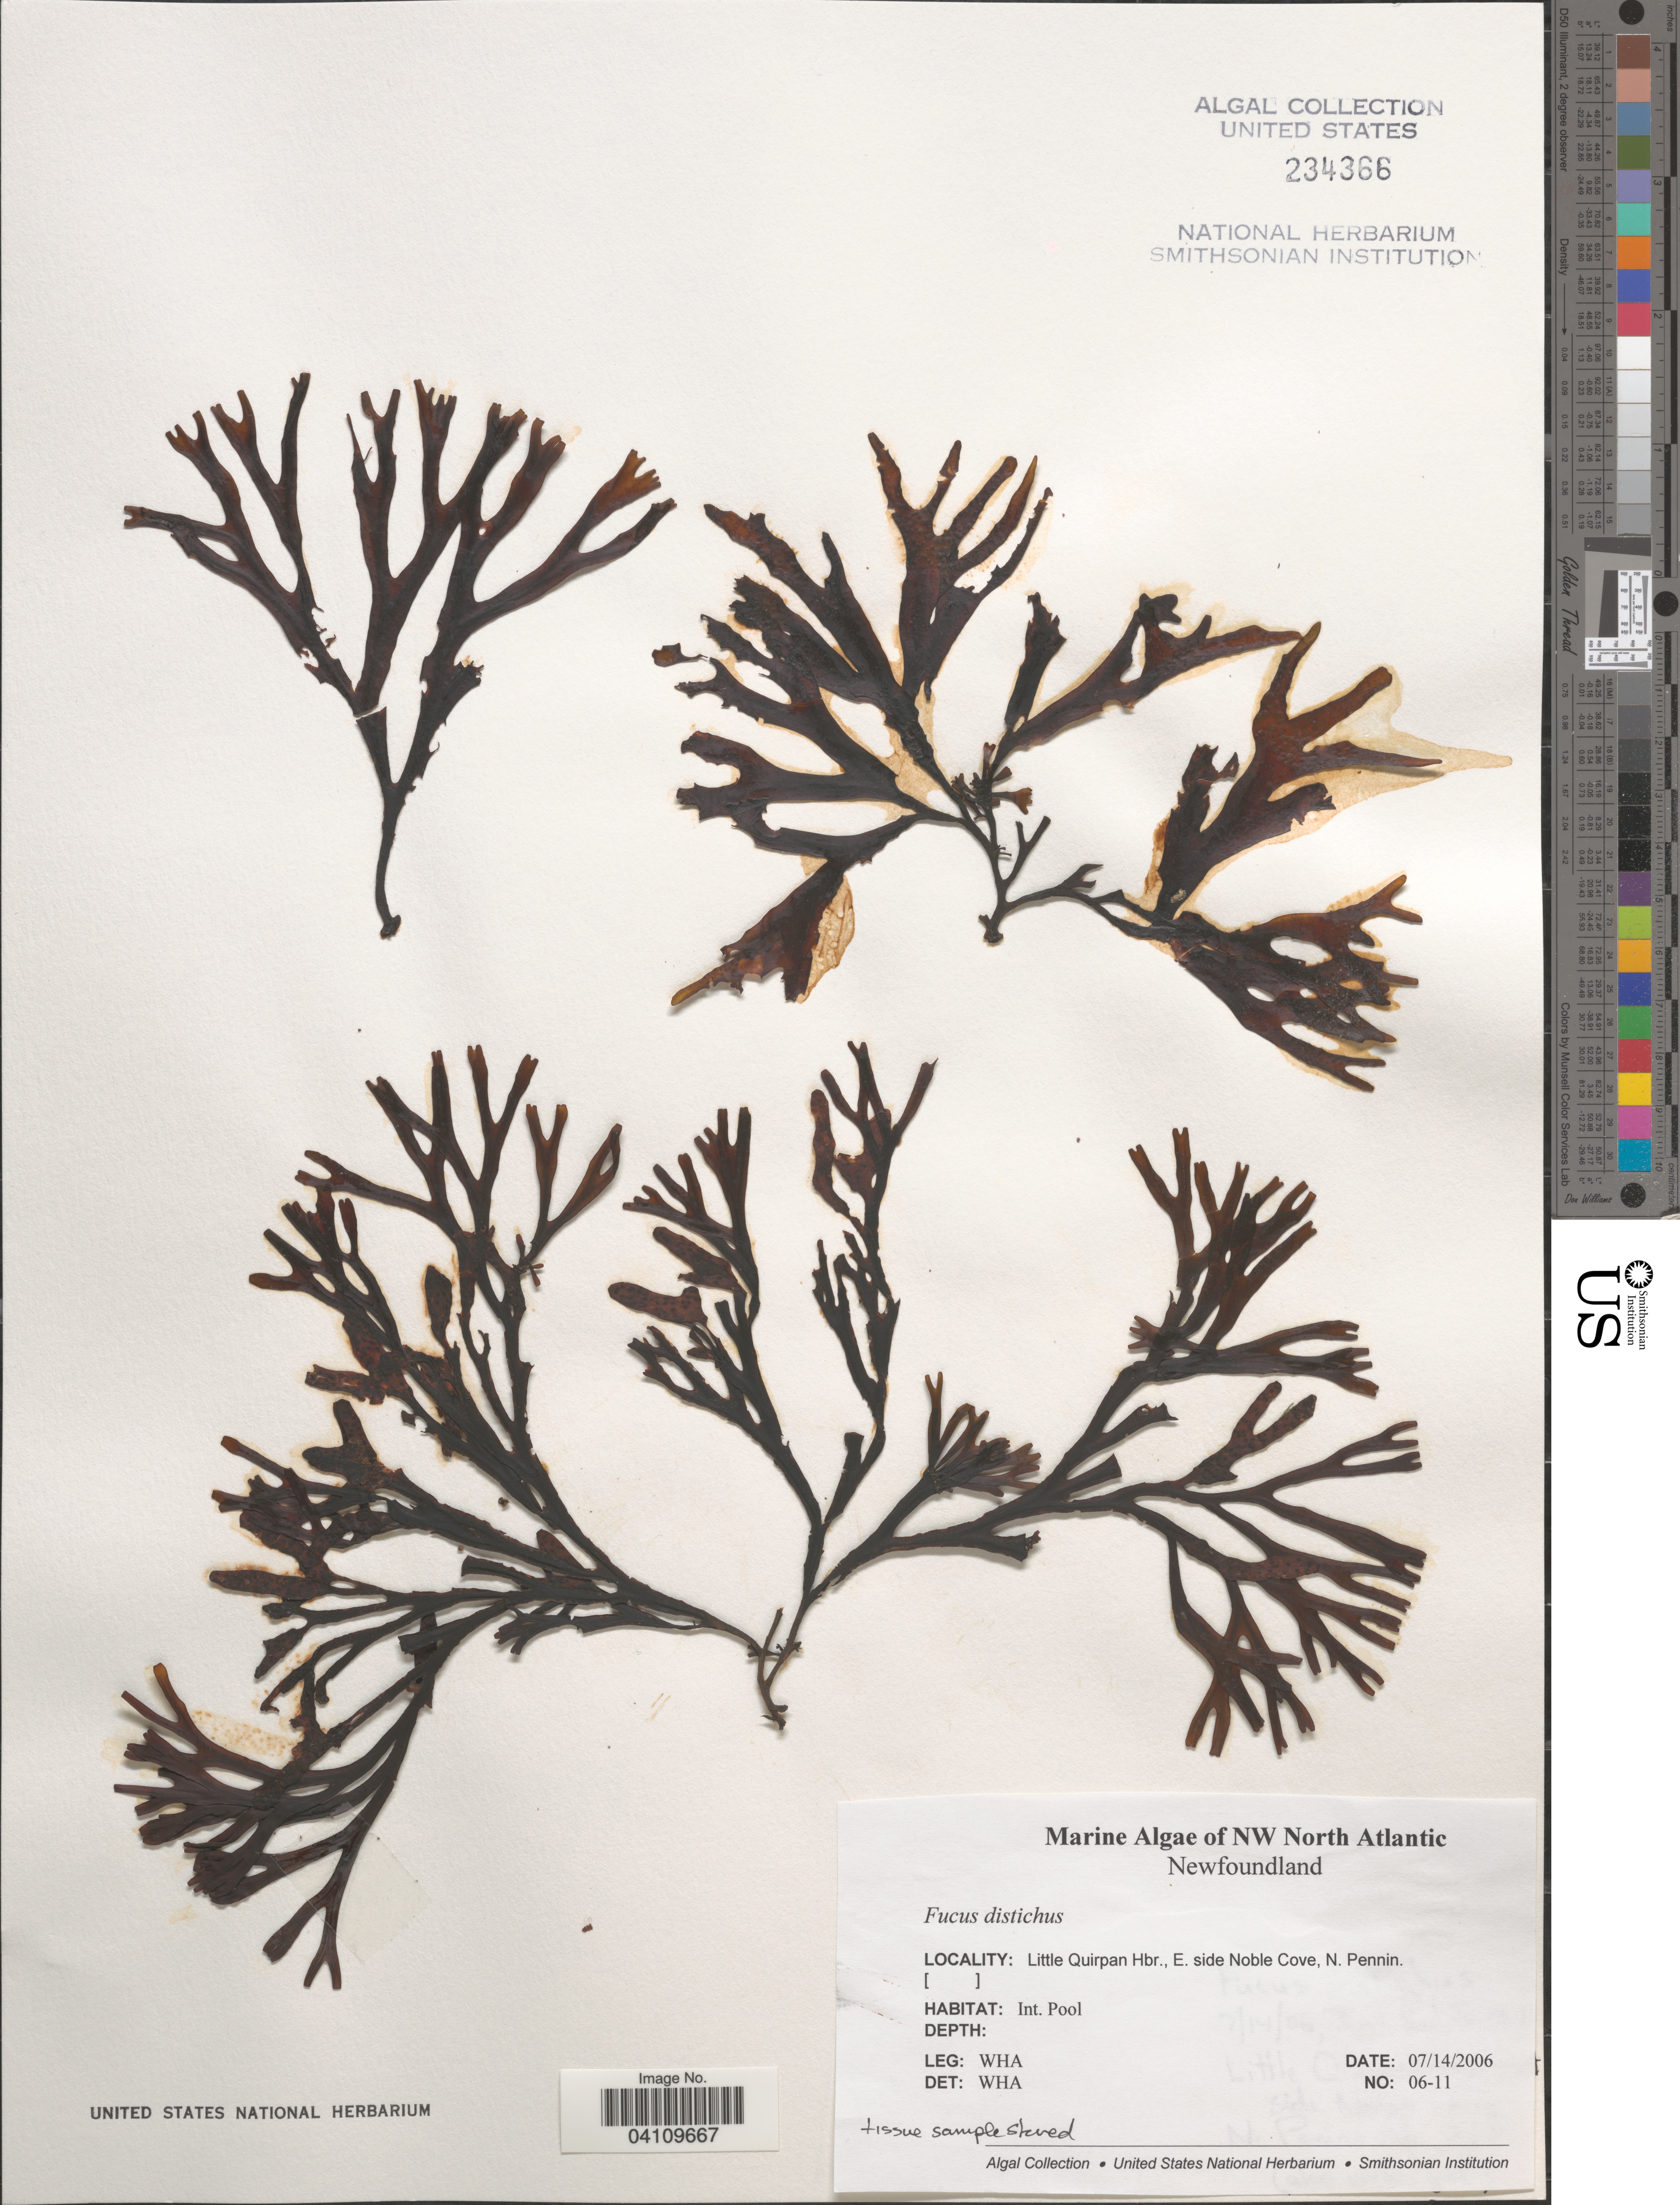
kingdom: Chromista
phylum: Ochrophyta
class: Phaeophyceae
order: Fucales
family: Fucaceae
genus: Fucus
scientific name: Fucus distichus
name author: L.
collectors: W. H. Adey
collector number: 06-11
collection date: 2006-07-14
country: Canada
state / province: Newfoundland and Labrador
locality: NW North Atlantic. Little Quirpan Hbr., E. side Noble Cove, N. Pennin.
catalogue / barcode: US 234366